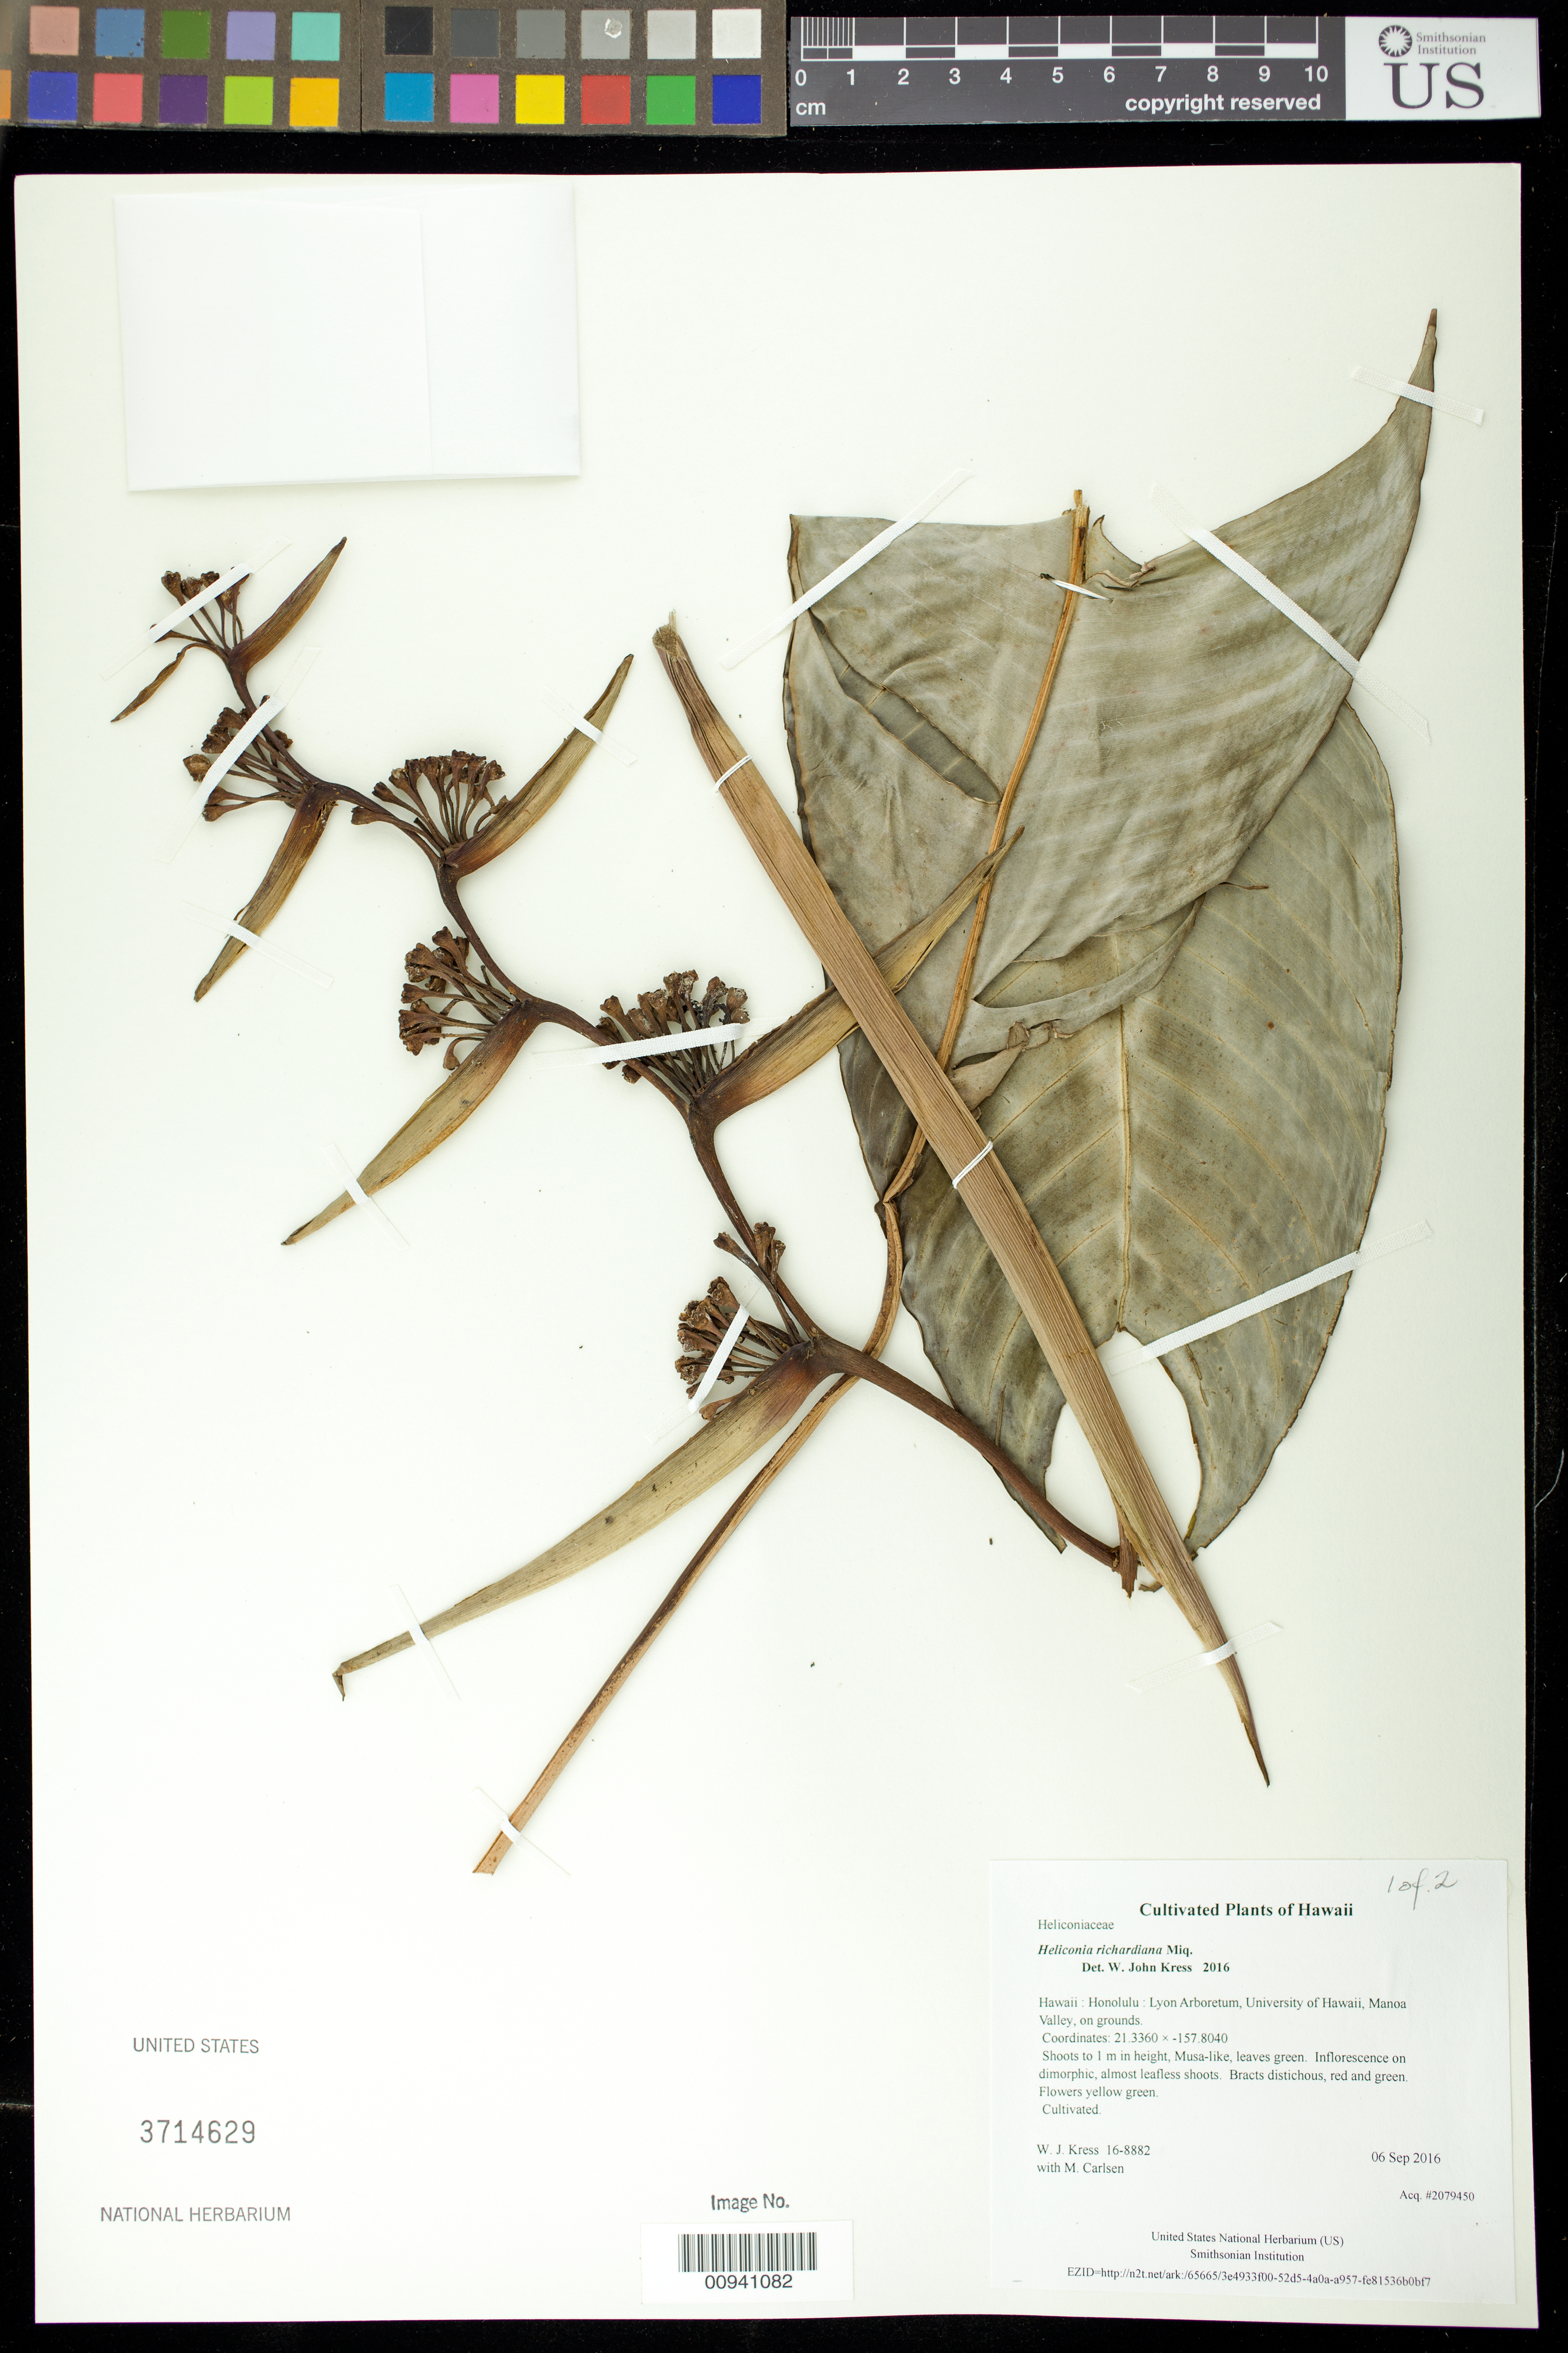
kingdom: Plantae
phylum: Tracheophyta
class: Liliopsida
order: Zingiberales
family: Heliconiaceae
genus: Heliconia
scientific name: Heliconia richardiana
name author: Miq.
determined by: Kress, W. J., (US), Smithsonian Institution - National Museum of Natural History (UNITED STATES)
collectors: W. J. Kress & M. M. Carlsen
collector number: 16-8882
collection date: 2016-09-06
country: United States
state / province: Hawaii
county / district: Honolulu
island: Oahu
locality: Lyon Arboretum, University of Hawaii, Manoa Valley, on grounds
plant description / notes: Frozen tissue stored in Biorepository at AG5NN41; dried tissue stored at AG5NN40.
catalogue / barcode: US 3714629